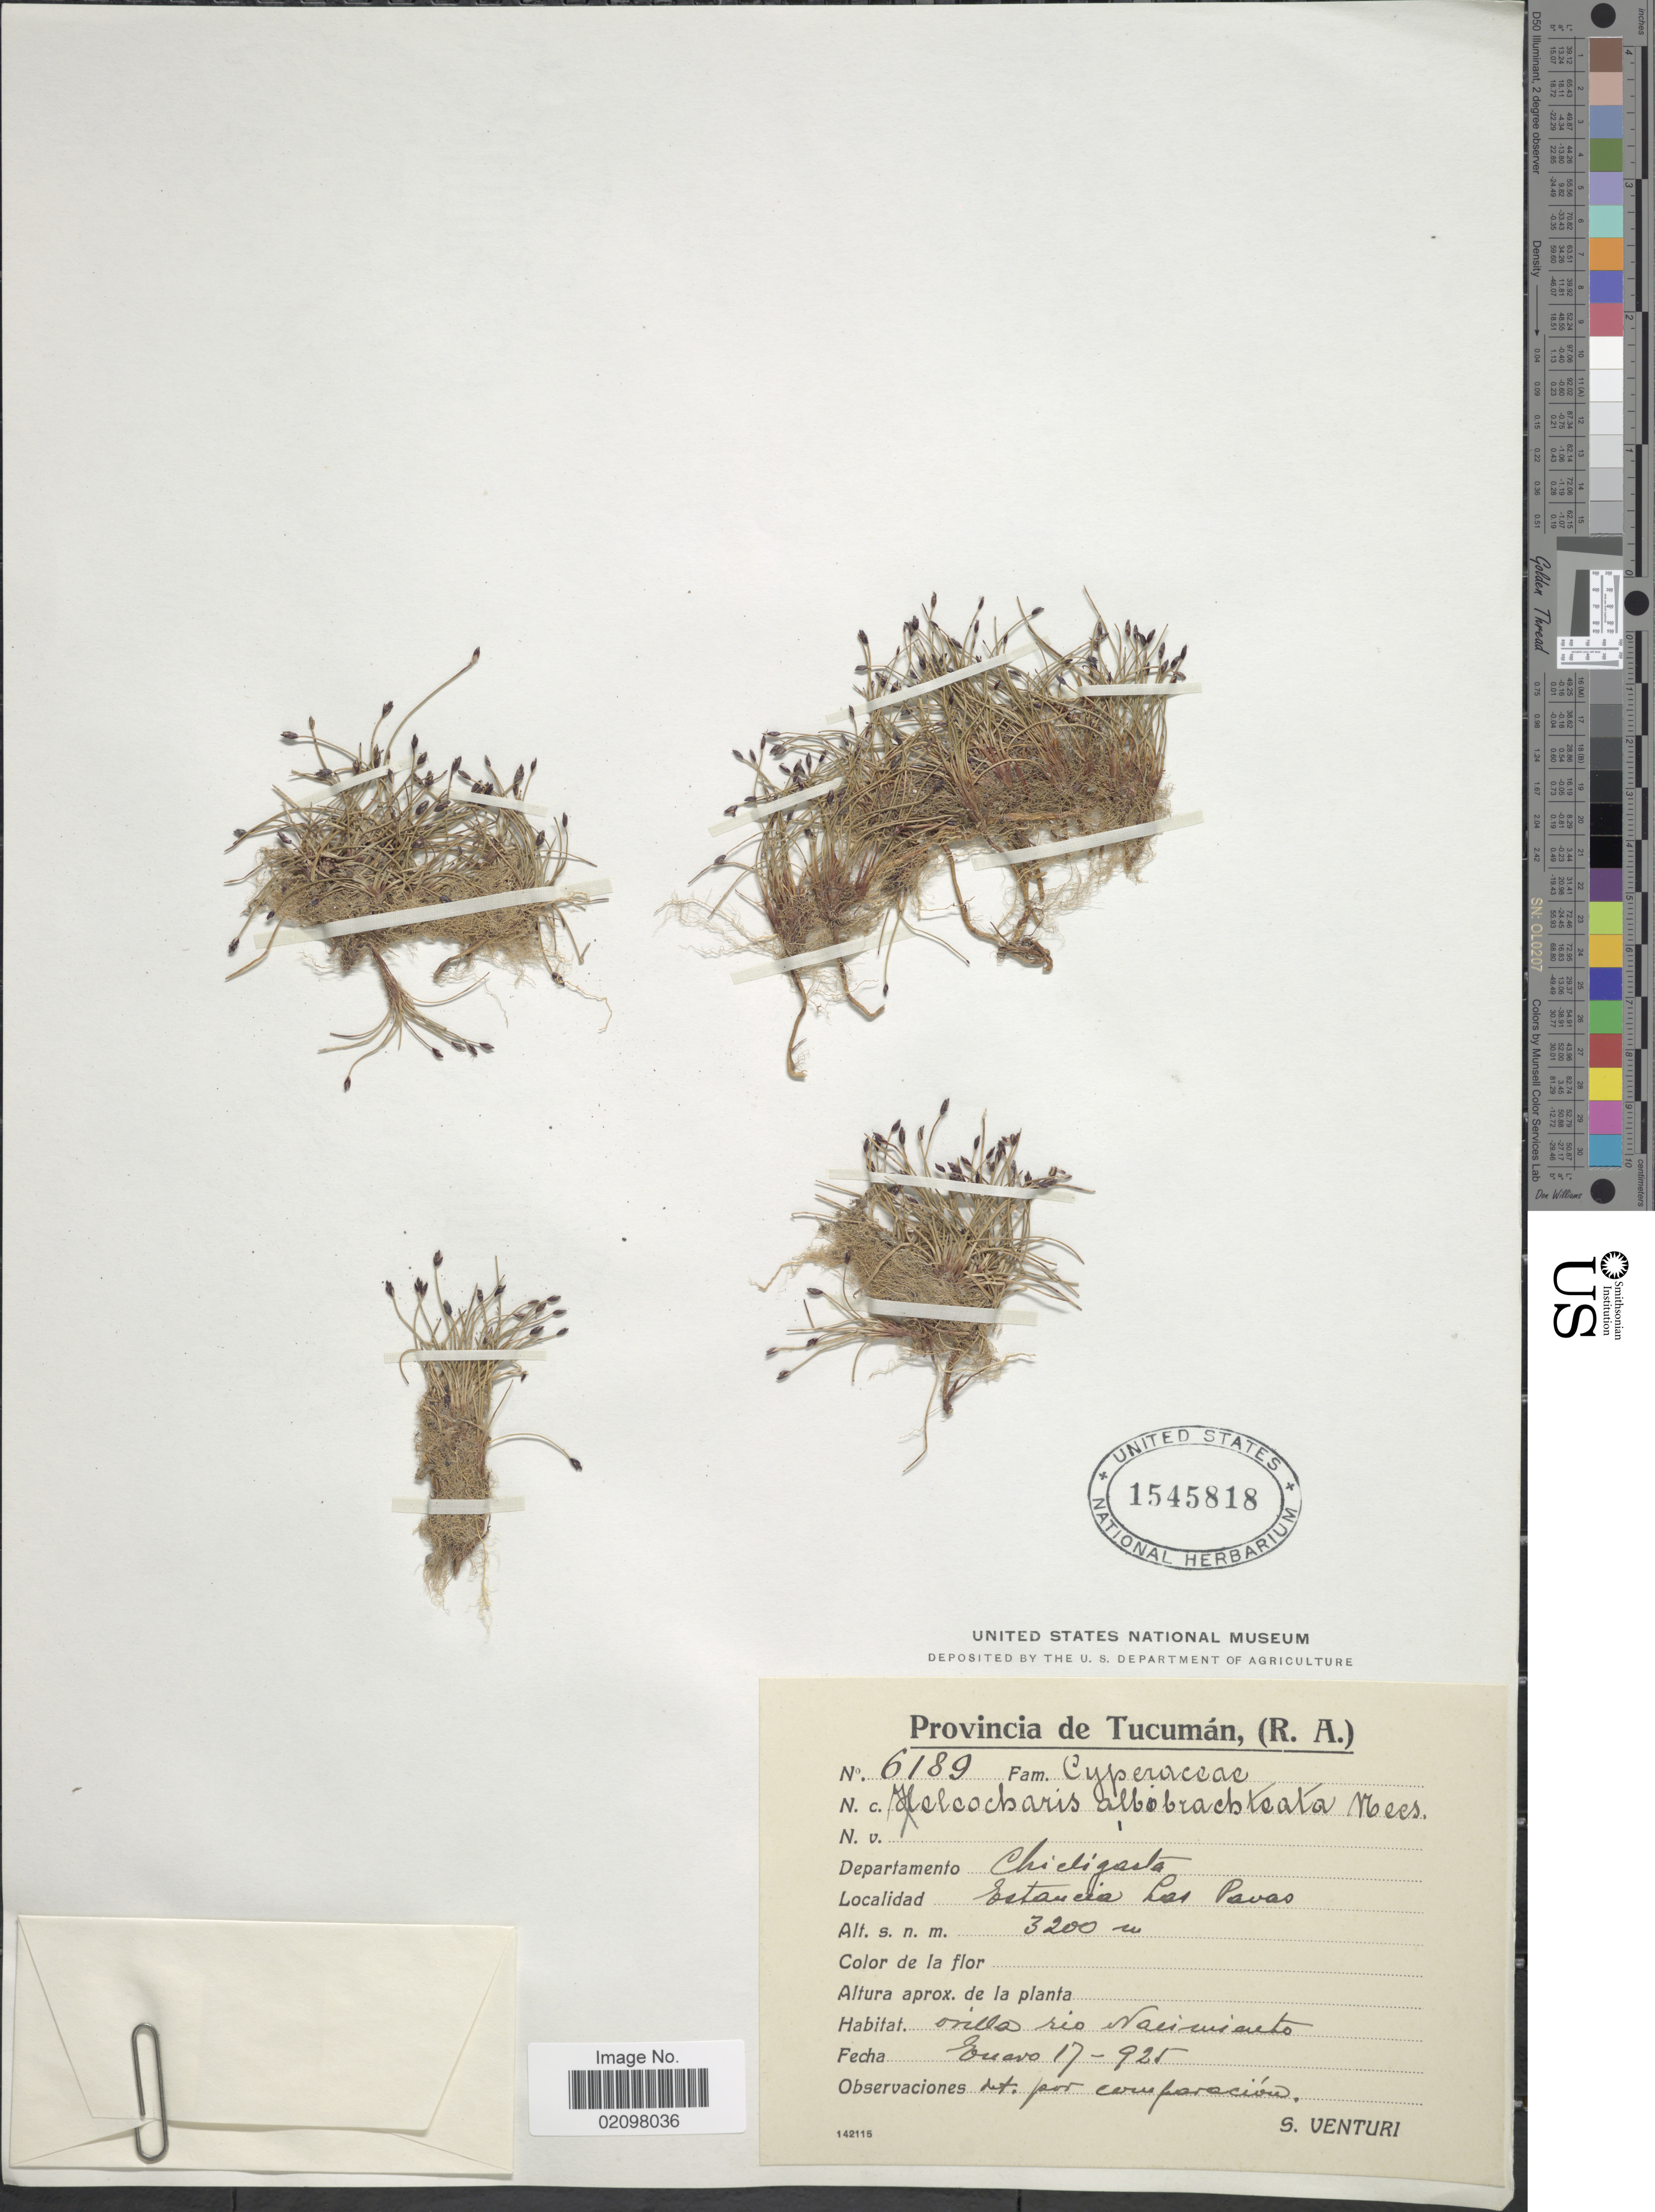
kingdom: Plantae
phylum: Tracheophyta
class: Liliopsida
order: Poales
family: Cyperaceae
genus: Eleocharis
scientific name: Eleocharis albibracteata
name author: Nees & Meyen ex Kunth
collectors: S. Venturi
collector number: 6189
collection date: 1925-01-17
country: Argentina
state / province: Tucuman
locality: (R.A.) Departamento Chicligasta, Estancia Las Pavas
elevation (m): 3200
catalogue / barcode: US 1545818